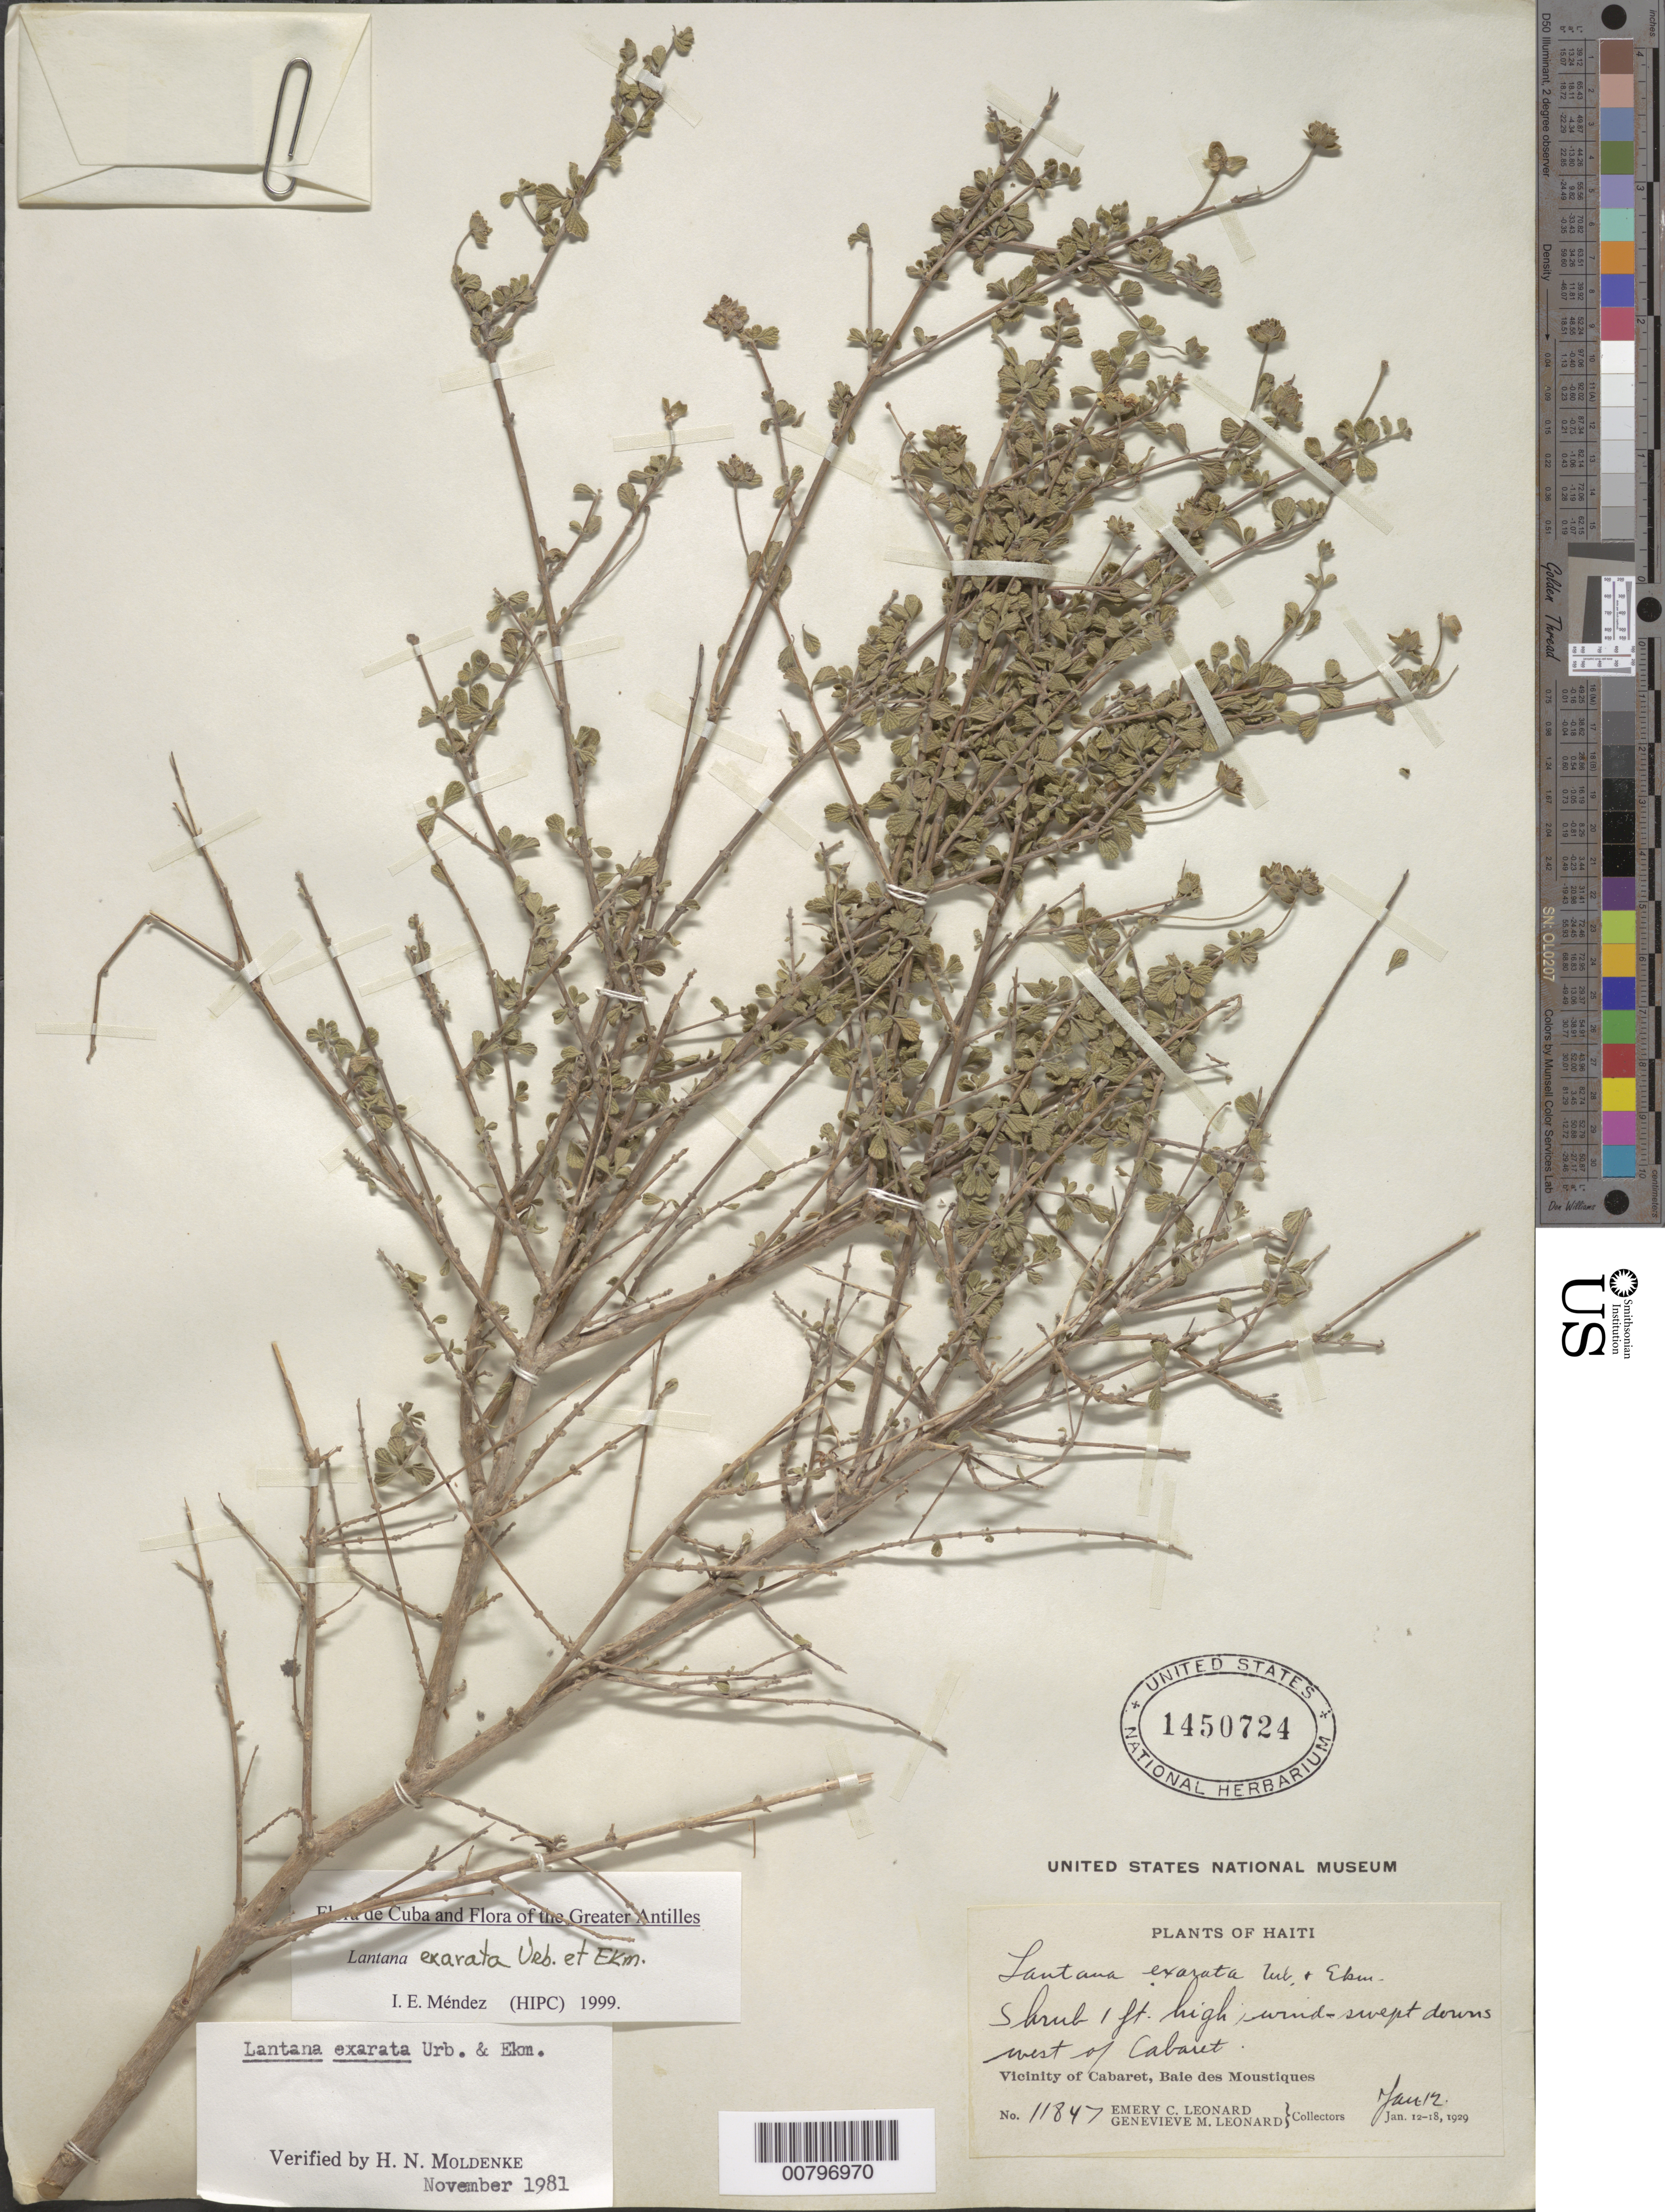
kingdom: Plantae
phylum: Tracheophyta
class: Magnoliopsida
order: Lamiales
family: Verbenaceae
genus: Lantana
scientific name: Lantana exarata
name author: Urb. & Ekman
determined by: Méndez, Isidro E., (HIPC)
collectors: E. C. Leonard & G. M. Leonard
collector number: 11847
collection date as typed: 12 Jan 1929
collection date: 1929-01-12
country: Haiti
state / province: Nord-Ouest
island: Hispaniola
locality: W of Cabaret, Baie des Moustiques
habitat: Wind-swept dunes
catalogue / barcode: US 1450724